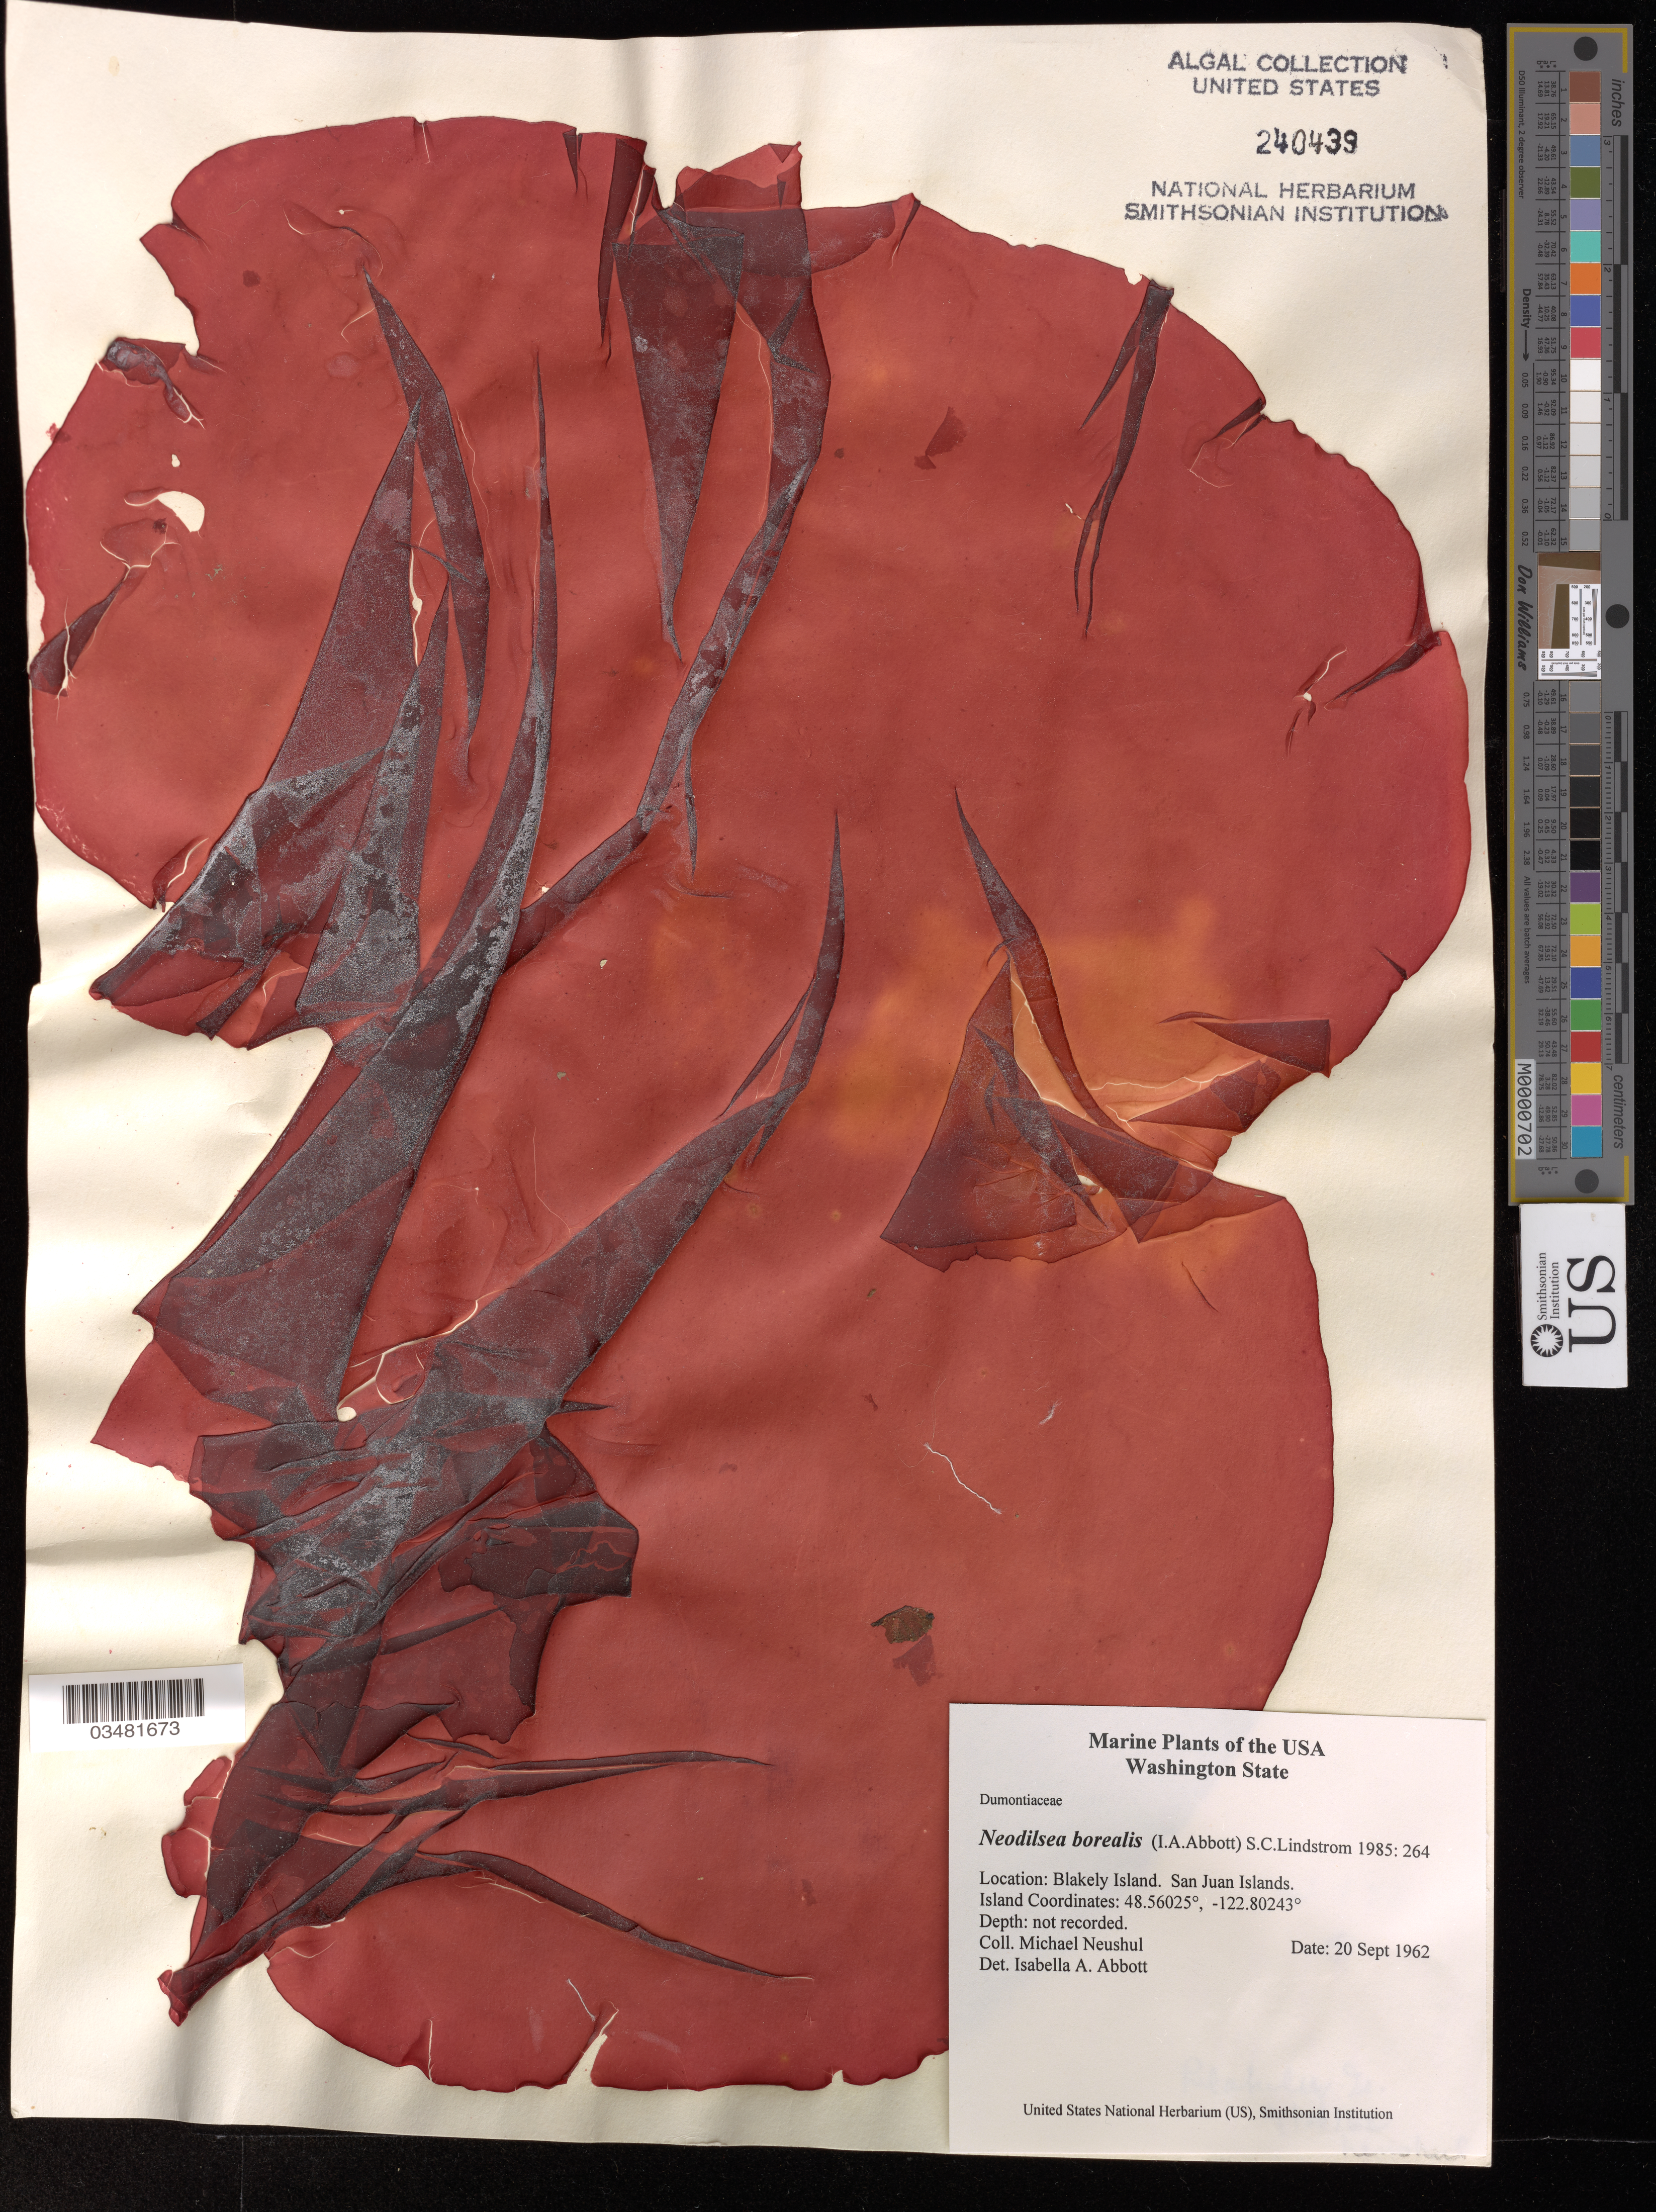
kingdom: Plantae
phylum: Rhodophyta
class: Florideophyceae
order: Gigartinales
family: Dumontiaceae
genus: Neodilsea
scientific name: Neodilsea borealis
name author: (I.A. Abbott) S.C. Lindstrom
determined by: Abbott, Isabella A.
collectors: M. Neushul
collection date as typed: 20 Sep 1962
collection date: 1962-09-20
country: United States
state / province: Washington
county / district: San Juan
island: Blakely Island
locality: San Juan Islands. Blakely Island.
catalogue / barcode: US 240439